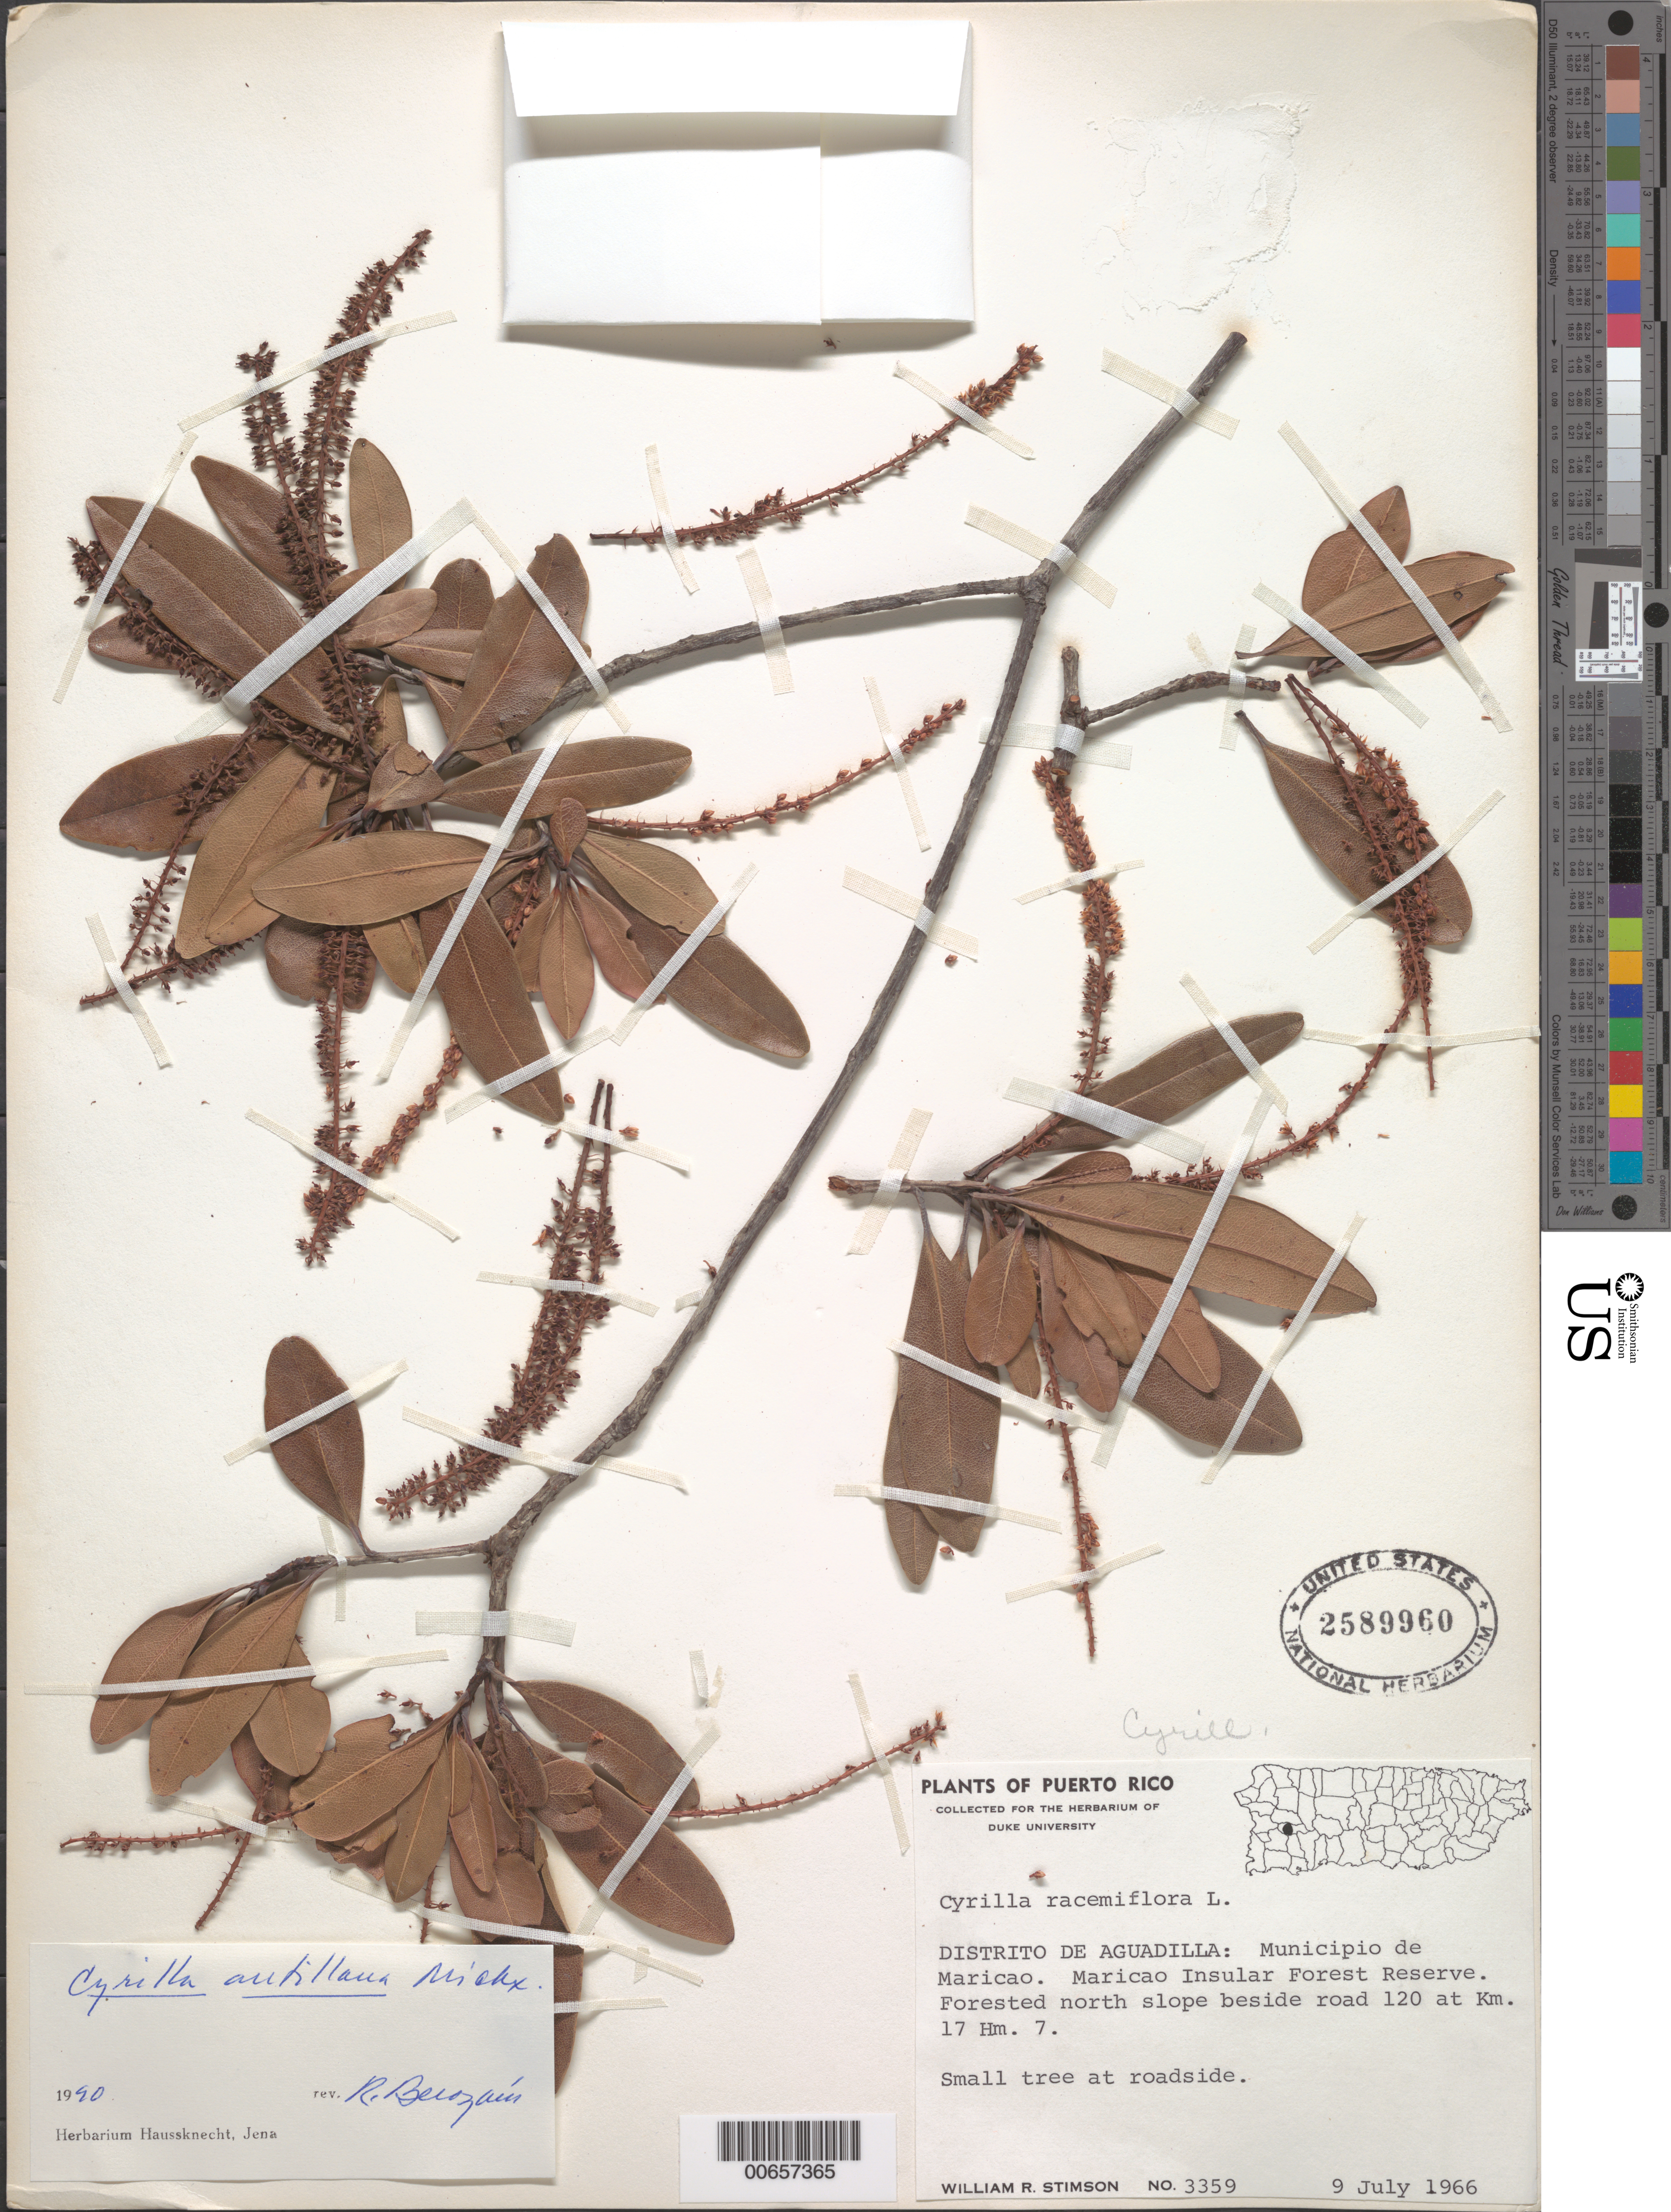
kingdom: Plantae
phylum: Tracheophyta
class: Magnoliopsida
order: Ericales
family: Cyrillaceae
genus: Cyrilla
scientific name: Cyrilla racemiflora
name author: L.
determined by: Berozain, R.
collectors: W. R. Stimson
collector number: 3359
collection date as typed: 09 Jul 1966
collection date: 1966-07-09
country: Puerto Rico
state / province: Maricao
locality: Dis. De Aguadilla: Mun. De Maricao, Maricao Insular Forest Reserve, N slope beside rd 120 at km 17 hm 7.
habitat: Forested roadside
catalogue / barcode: US 2589960